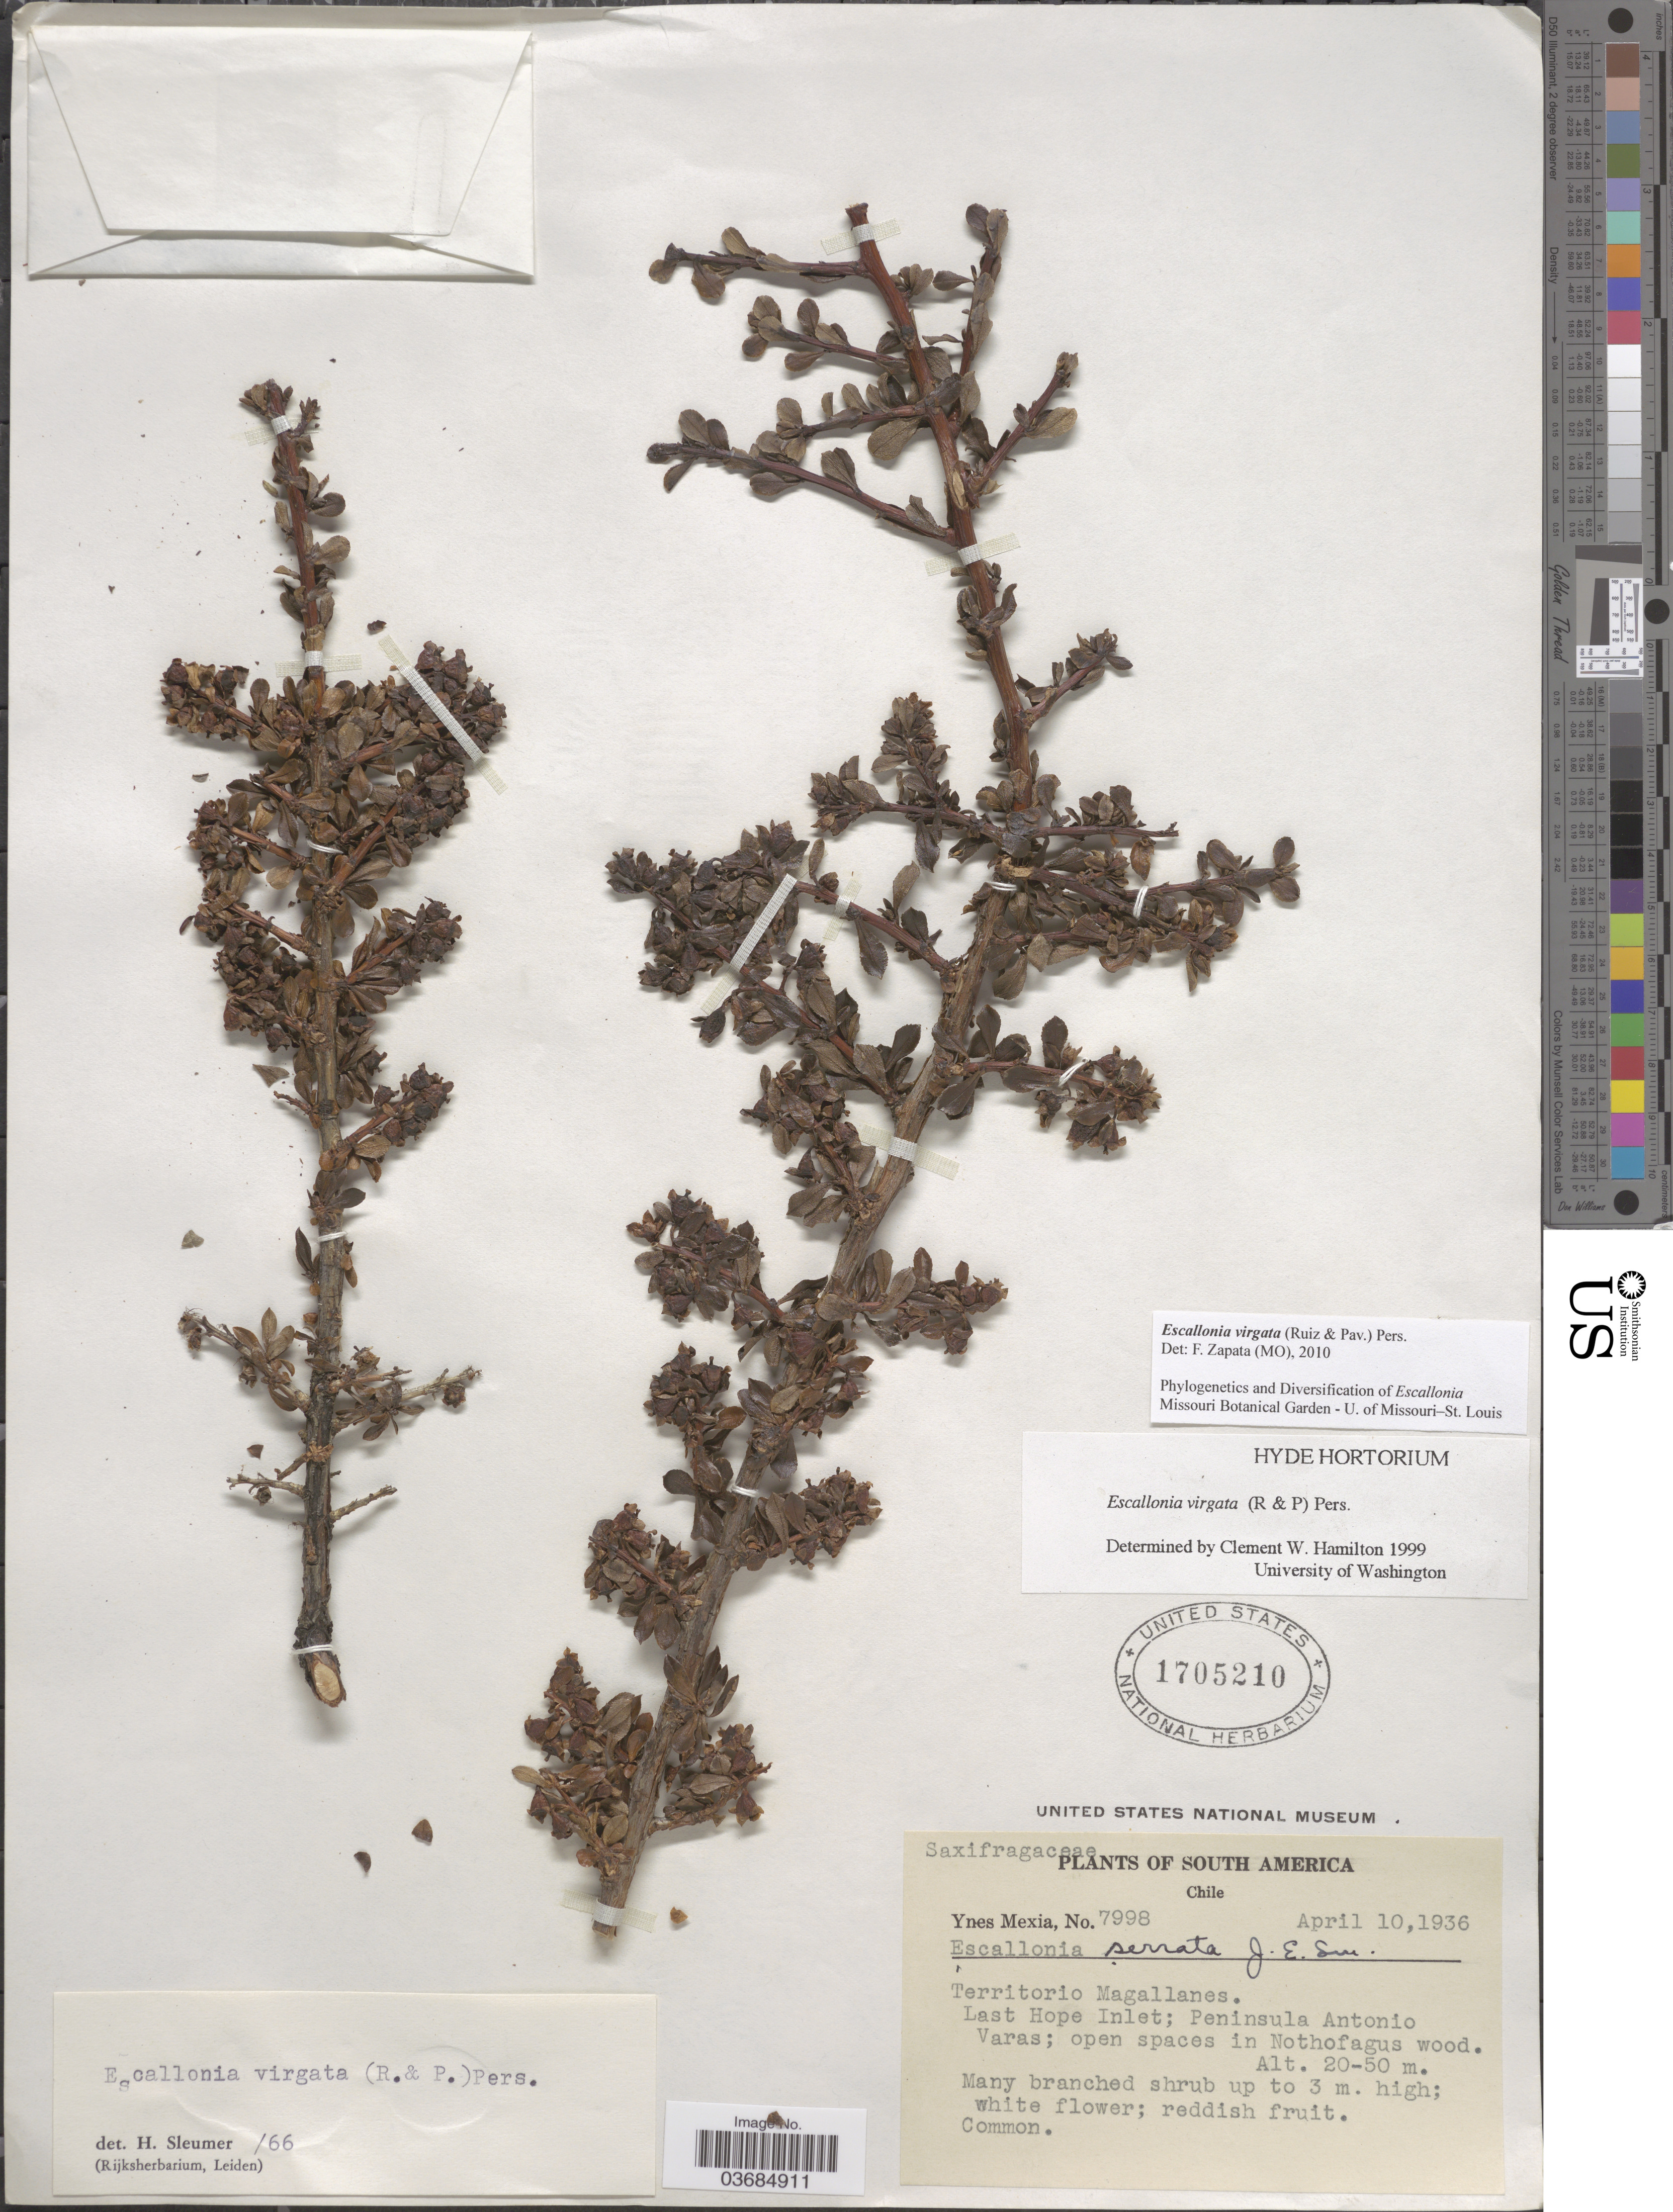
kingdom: Plantae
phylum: Tracheophyta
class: Magnoliopsida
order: Escalloniales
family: Escalloniaceae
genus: Escallonia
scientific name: Escallonia virgata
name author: (Ruiz & Pav.) Pers.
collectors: Y. Mexia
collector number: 7998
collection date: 1936-04-10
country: Chile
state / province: Magallanes y de la Antártica Chilena (XII)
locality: Territorio Magallanes. Last Hope Inlet; Peninsula Antonio Varas.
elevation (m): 20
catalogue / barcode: US 1705210